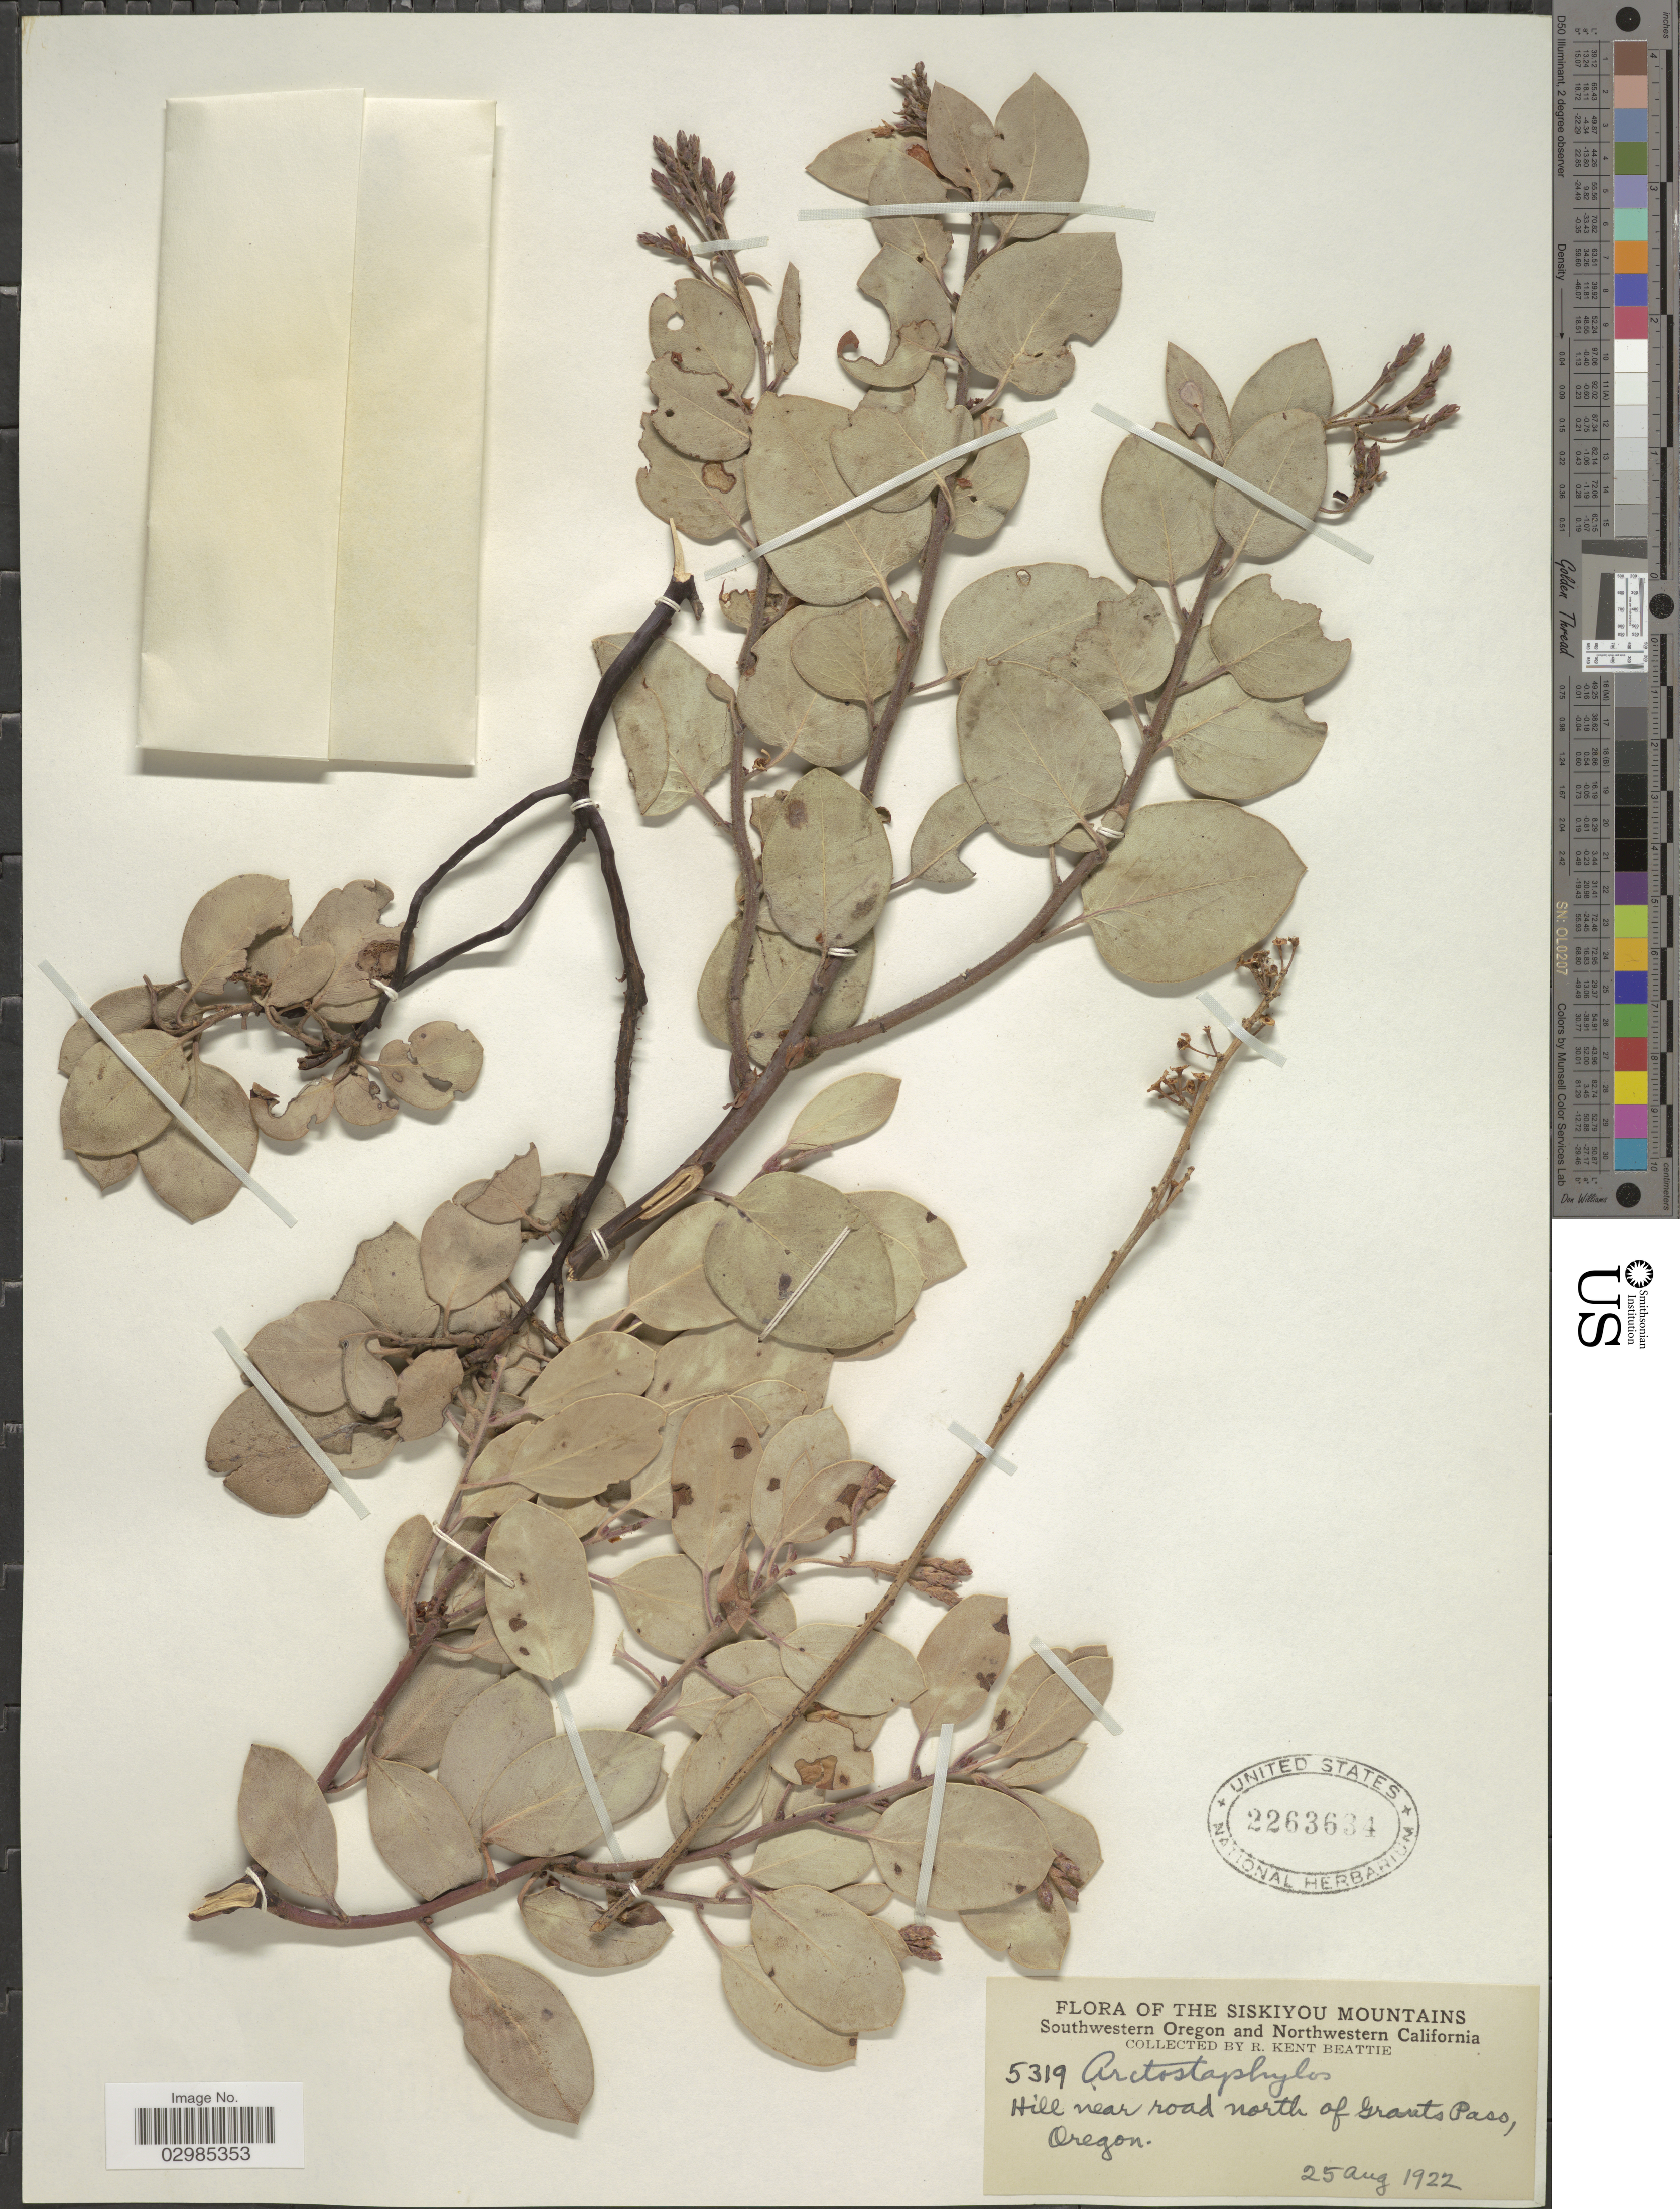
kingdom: Plantae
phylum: Tracheophyta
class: Magnoliopsida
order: Ericales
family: Ericaceae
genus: Arctostaphylos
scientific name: Arctostaphylos cratericola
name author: (Donn. Sm.) Donn. Sm.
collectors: R. K. Beattie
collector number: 5319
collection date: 1922-08-25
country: United States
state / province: Oregon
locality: Siskiyou Mountains. Southwestern Oregon. Hill near road north of Grants Pass.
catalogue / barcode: US 2263634